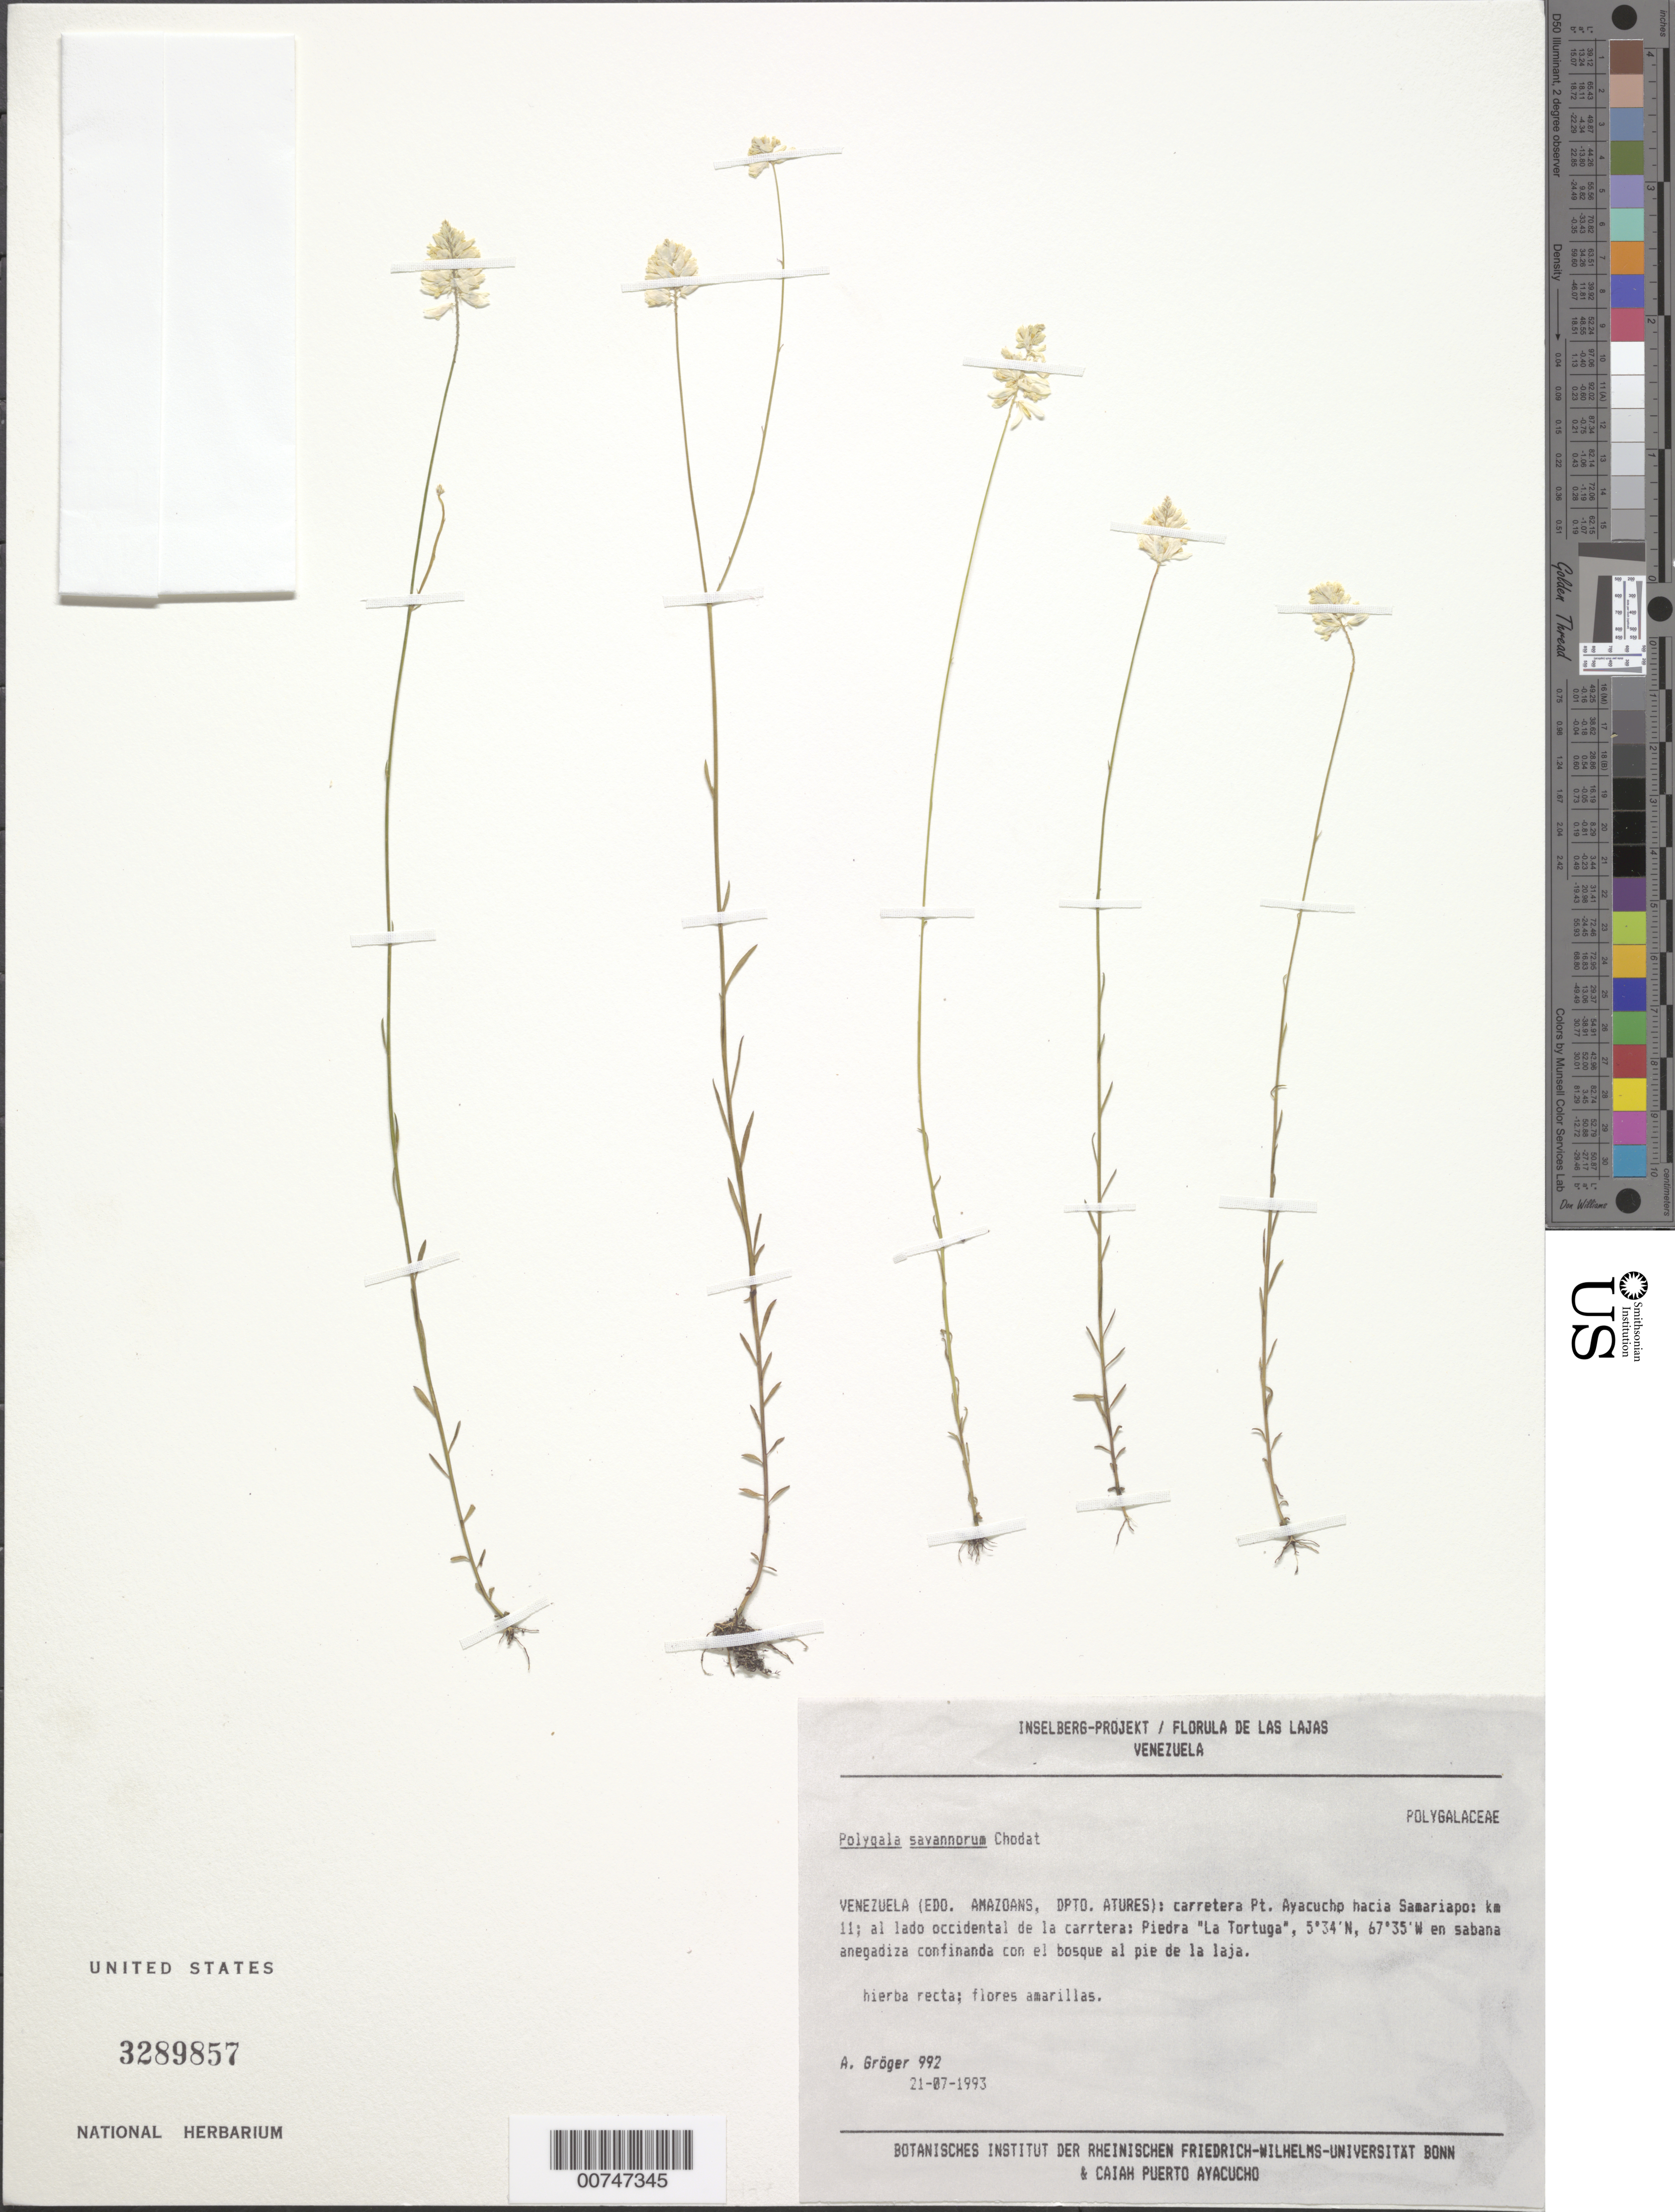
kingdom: Plantae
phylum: Tracheophyta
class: Magnoliopsida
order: Fabales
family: Polygalaceae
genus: Polygala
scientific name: Polygala savannarum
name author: Chodat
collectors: A. Gröger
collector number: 992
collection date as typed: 21-Jul-93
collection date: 1993-07-21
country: Venezuela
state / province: Amazonas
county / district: Atures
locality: Puerto Ayacucho to Samariapo, km 11, Piedra "La Tortuga"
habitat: Sabana anegadiza confinanda con el bosque al pié de la laja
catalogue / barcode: US 3289857